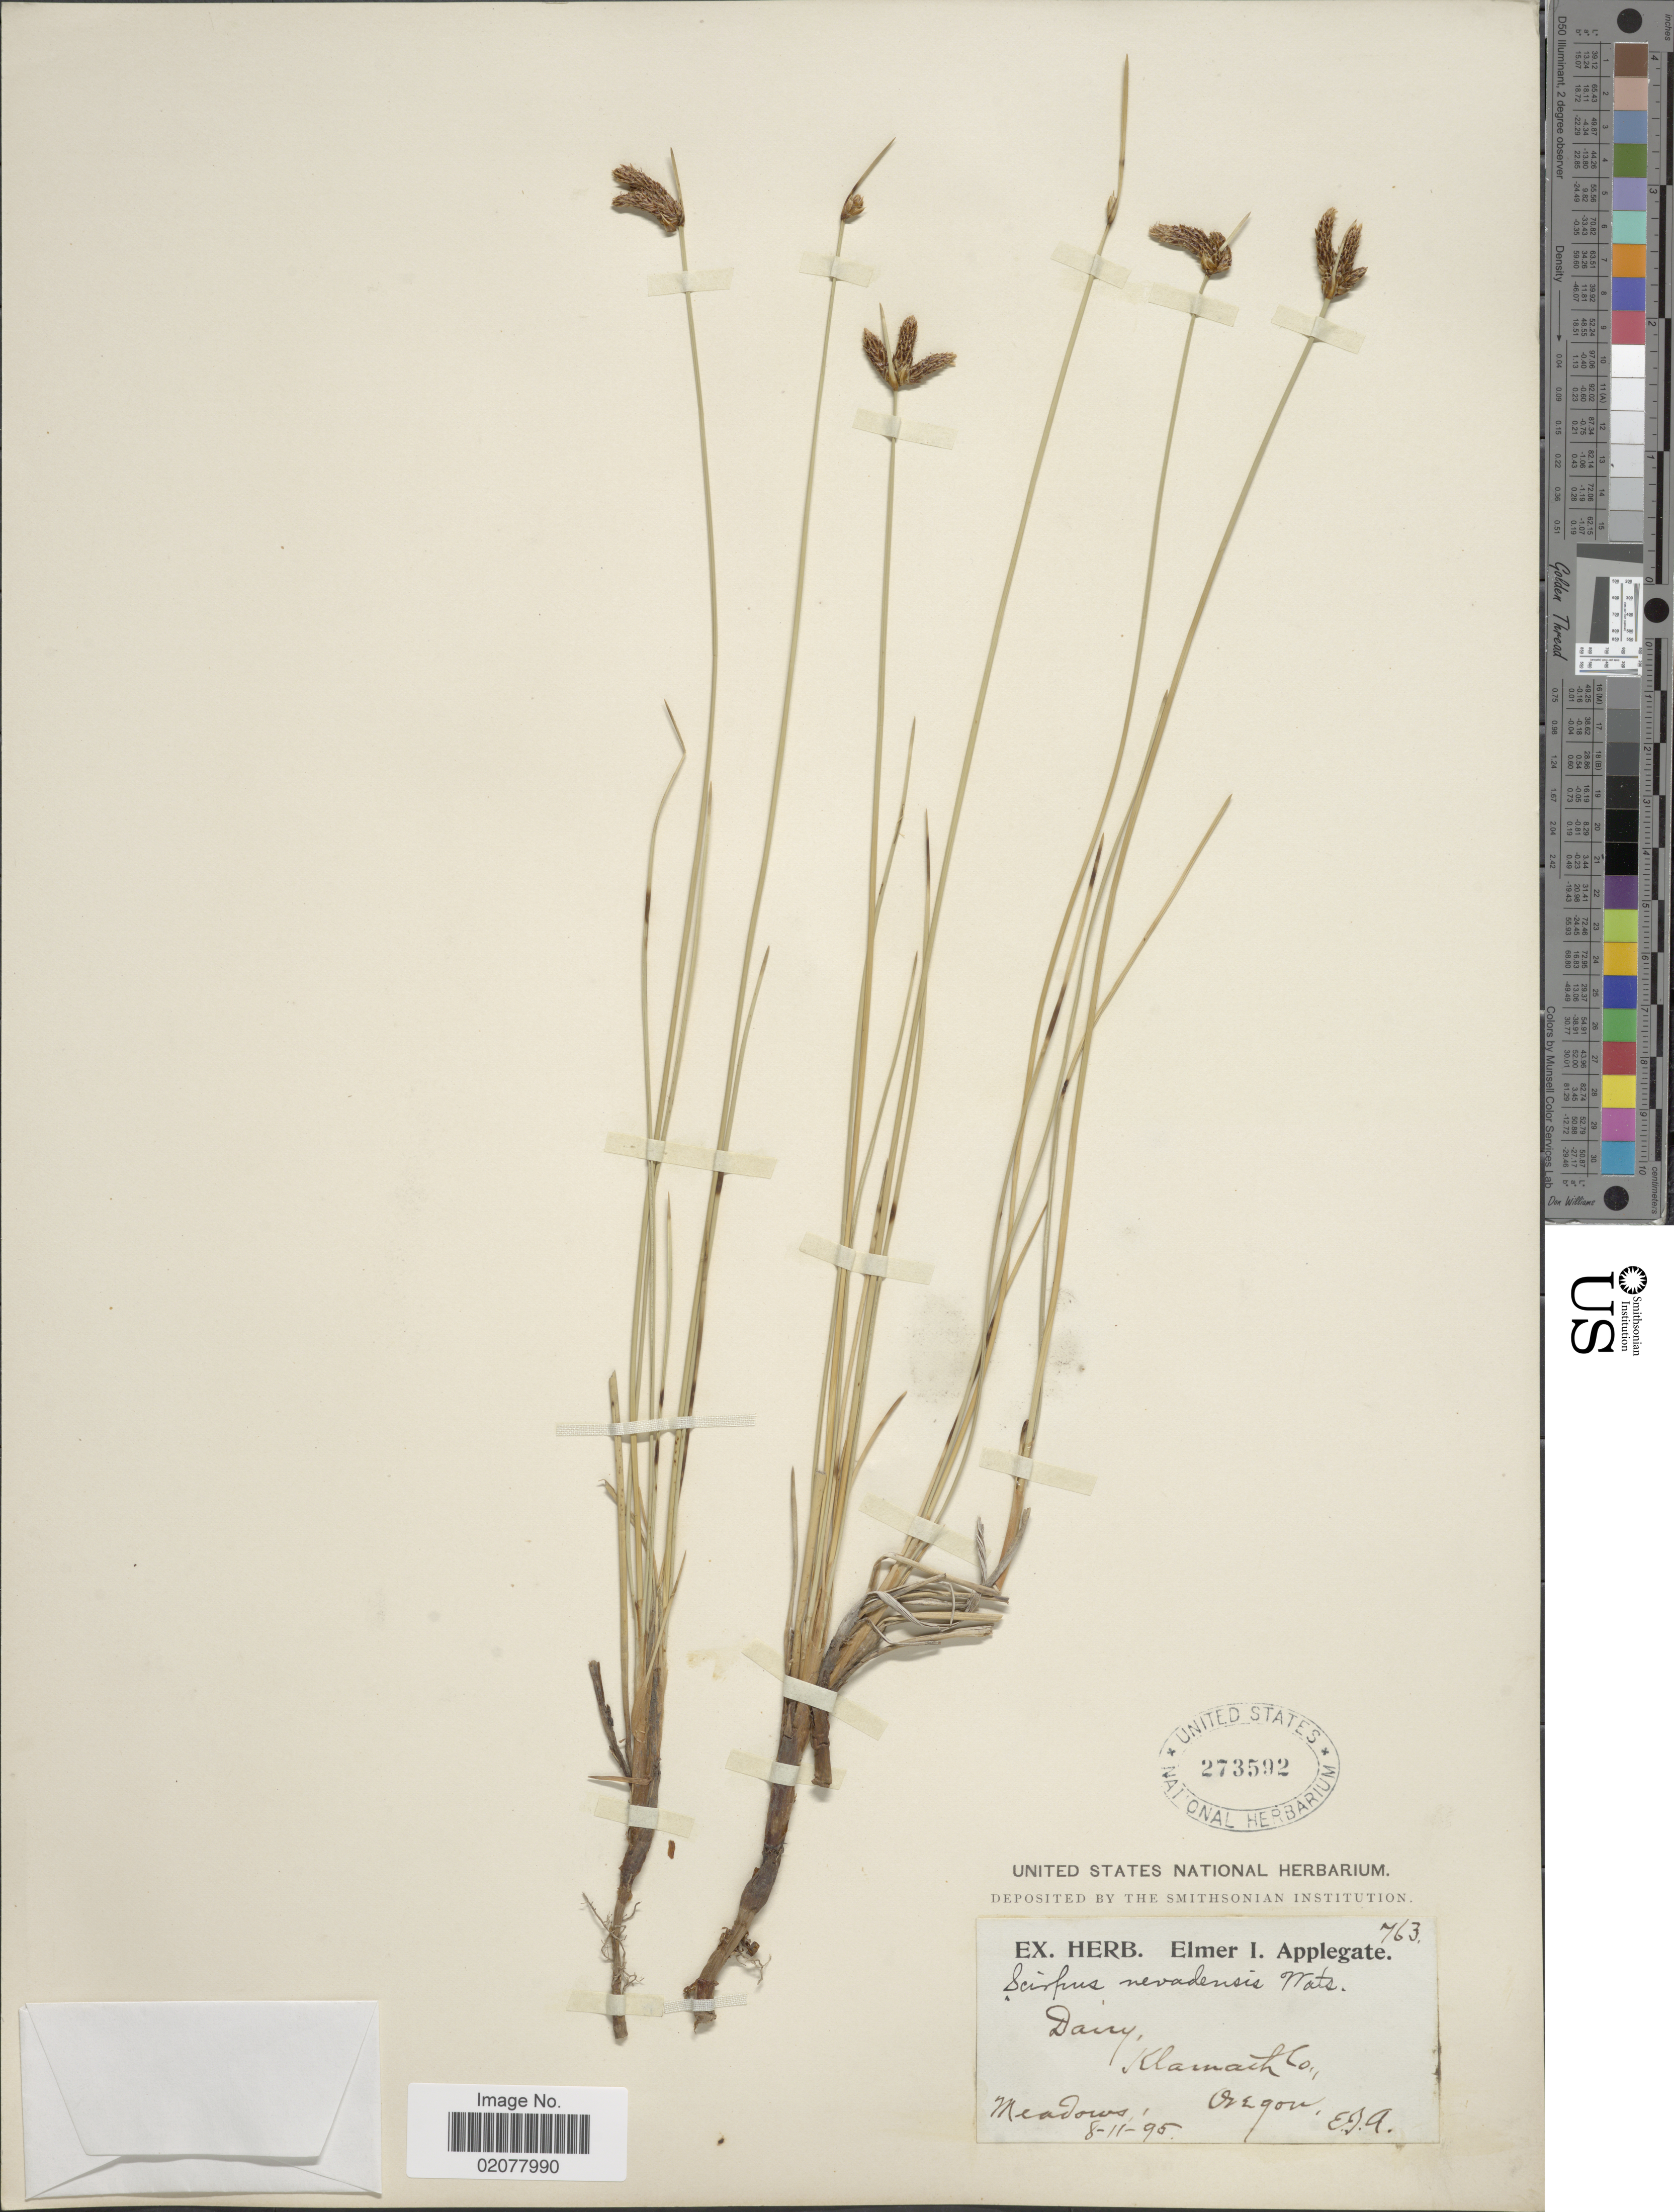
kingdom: Plantae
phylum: Tracheophyta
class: Liliopsida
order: Poales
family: Cyperaceae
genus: Amphiscirpus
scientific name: Amphiscirpus nevadensis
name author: (S. Watson) Oteng-Yeb.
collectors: E. I. Applegate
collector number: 763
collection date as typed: Transcribed d/m/y: 11/8/95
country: United States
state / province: Oregon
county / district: Klamath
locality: Dairy, Klamath Co.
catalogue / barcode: US 273592